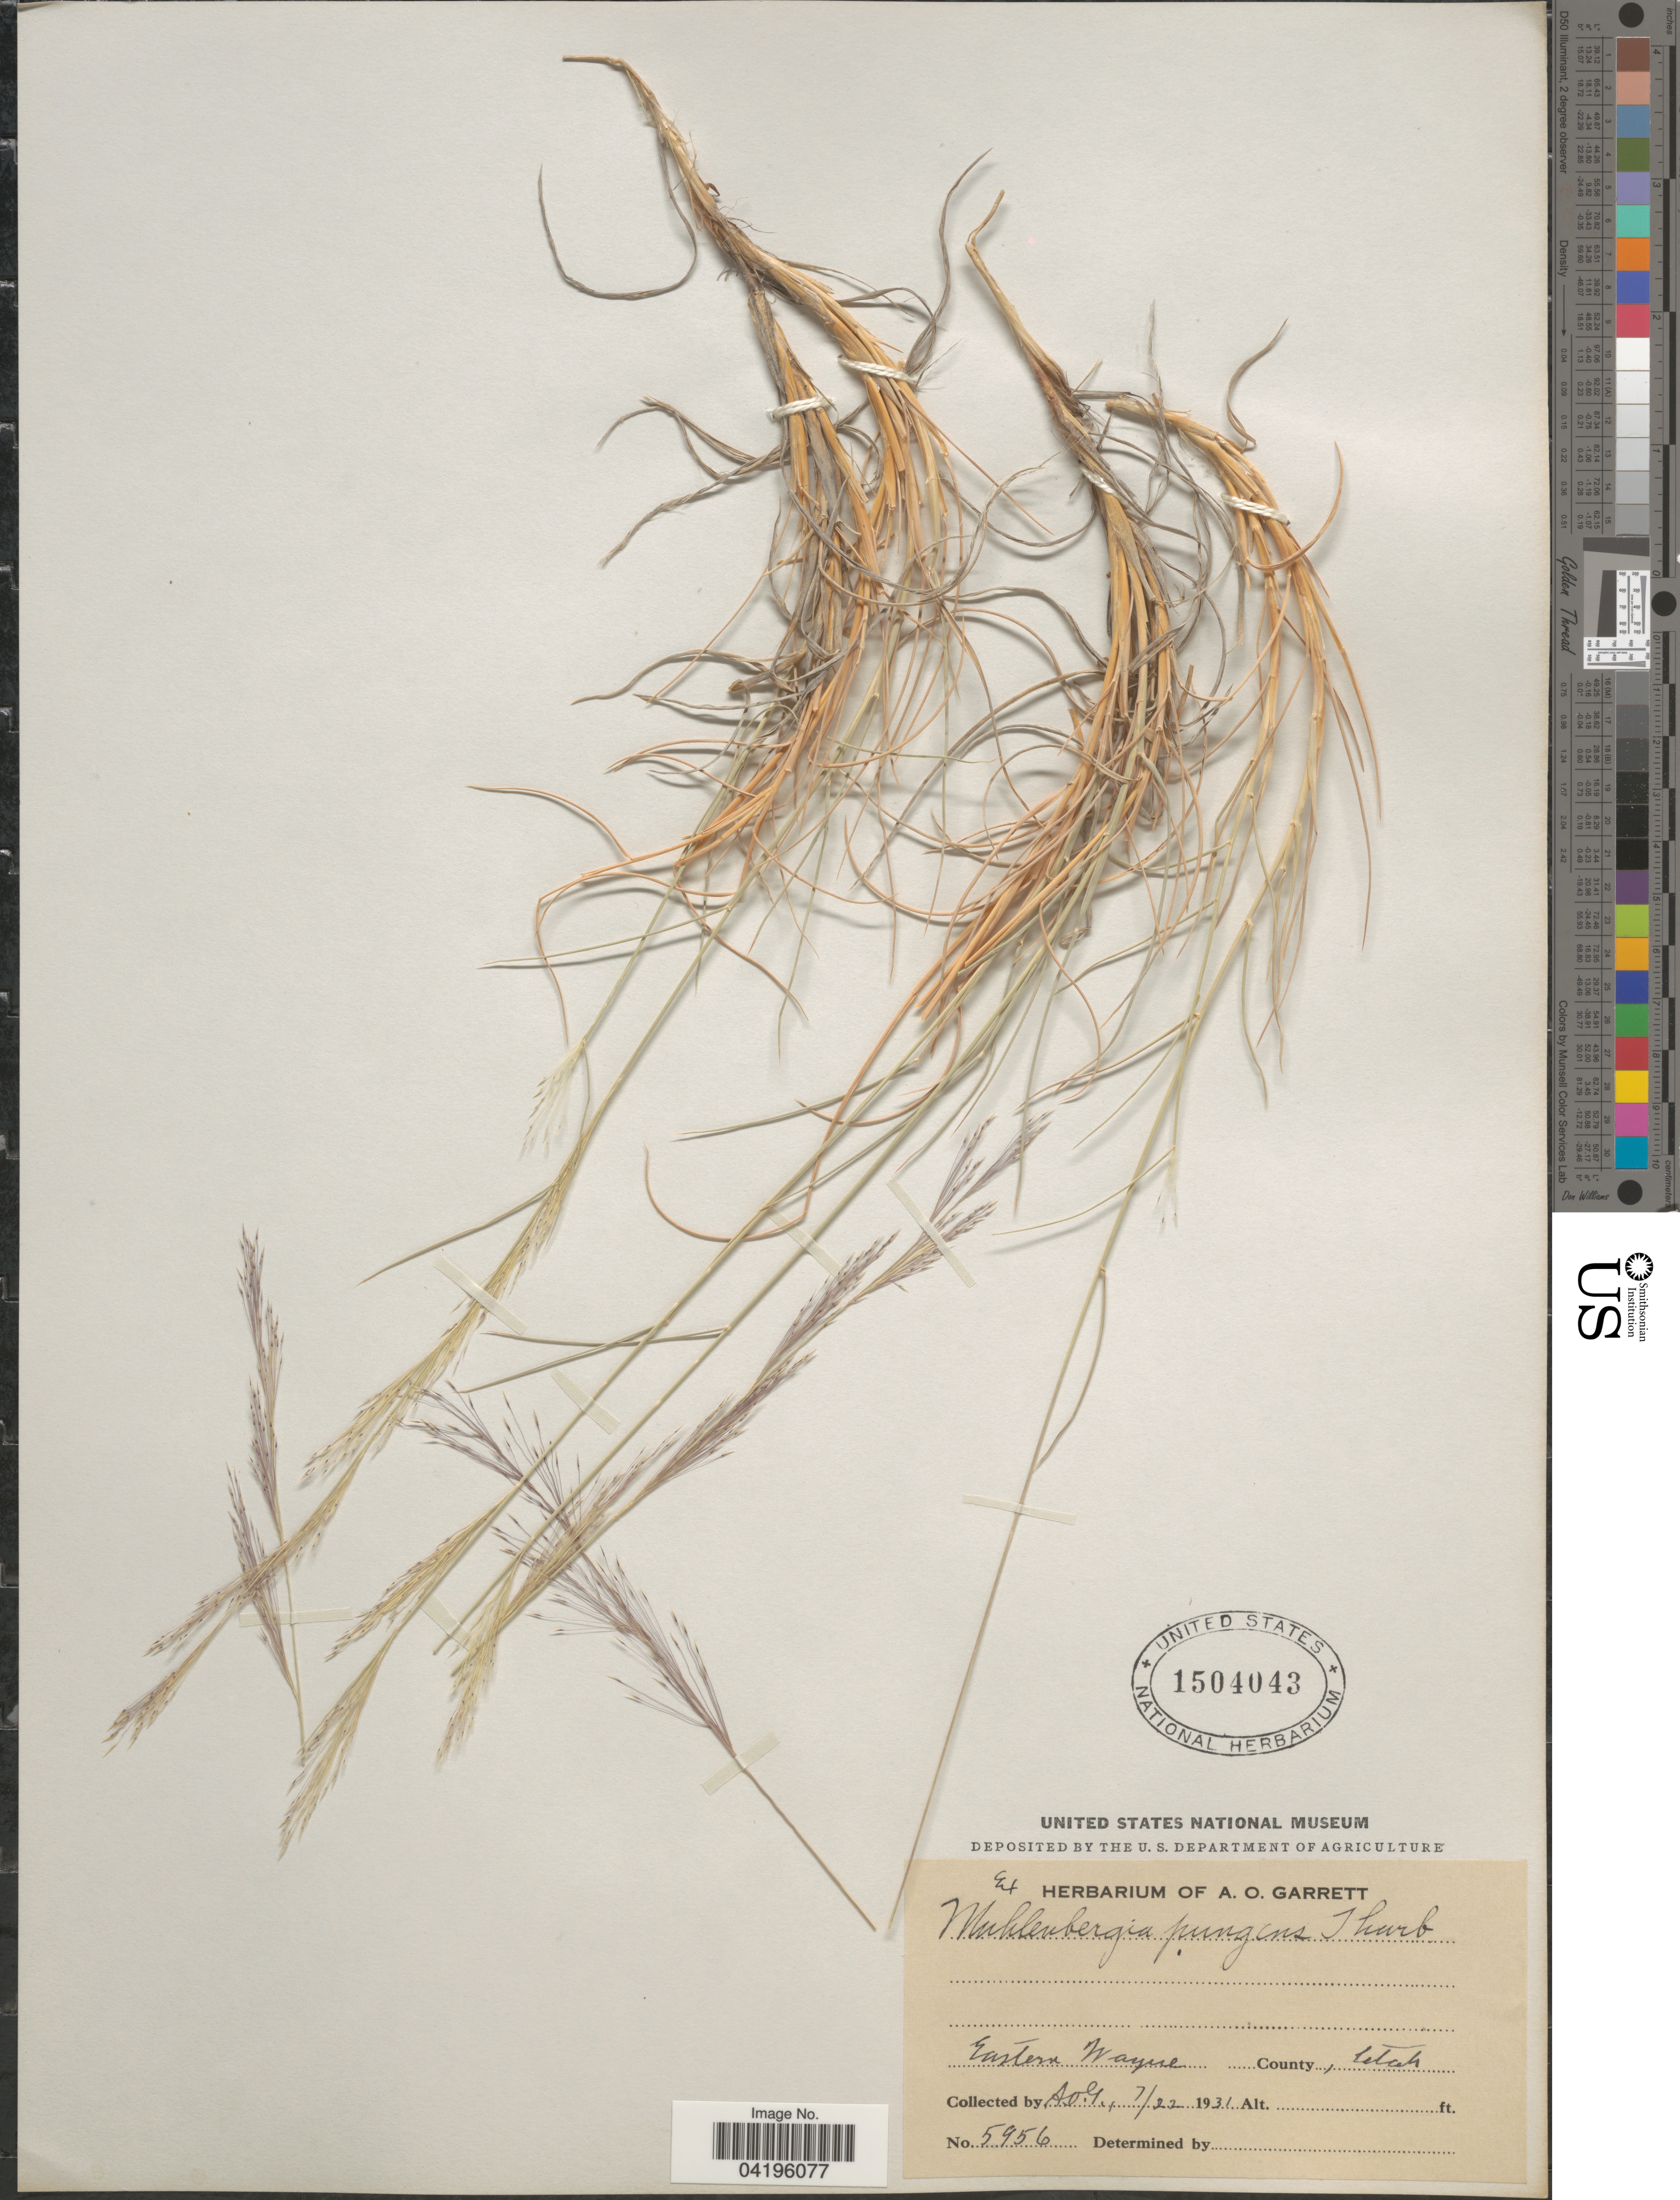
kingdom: Plantae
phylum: Tracheophyta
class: Liliopsida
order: Poales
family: Poaceae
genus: Muhlenbergia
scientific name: Muhlenbergia pungens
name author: Thurb. ex A. Gray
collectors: A. O. Garrett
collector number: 5956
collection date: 1931-07-22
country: United States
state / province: Utah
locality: Eastern Wayne County.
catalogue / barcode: US 1504043